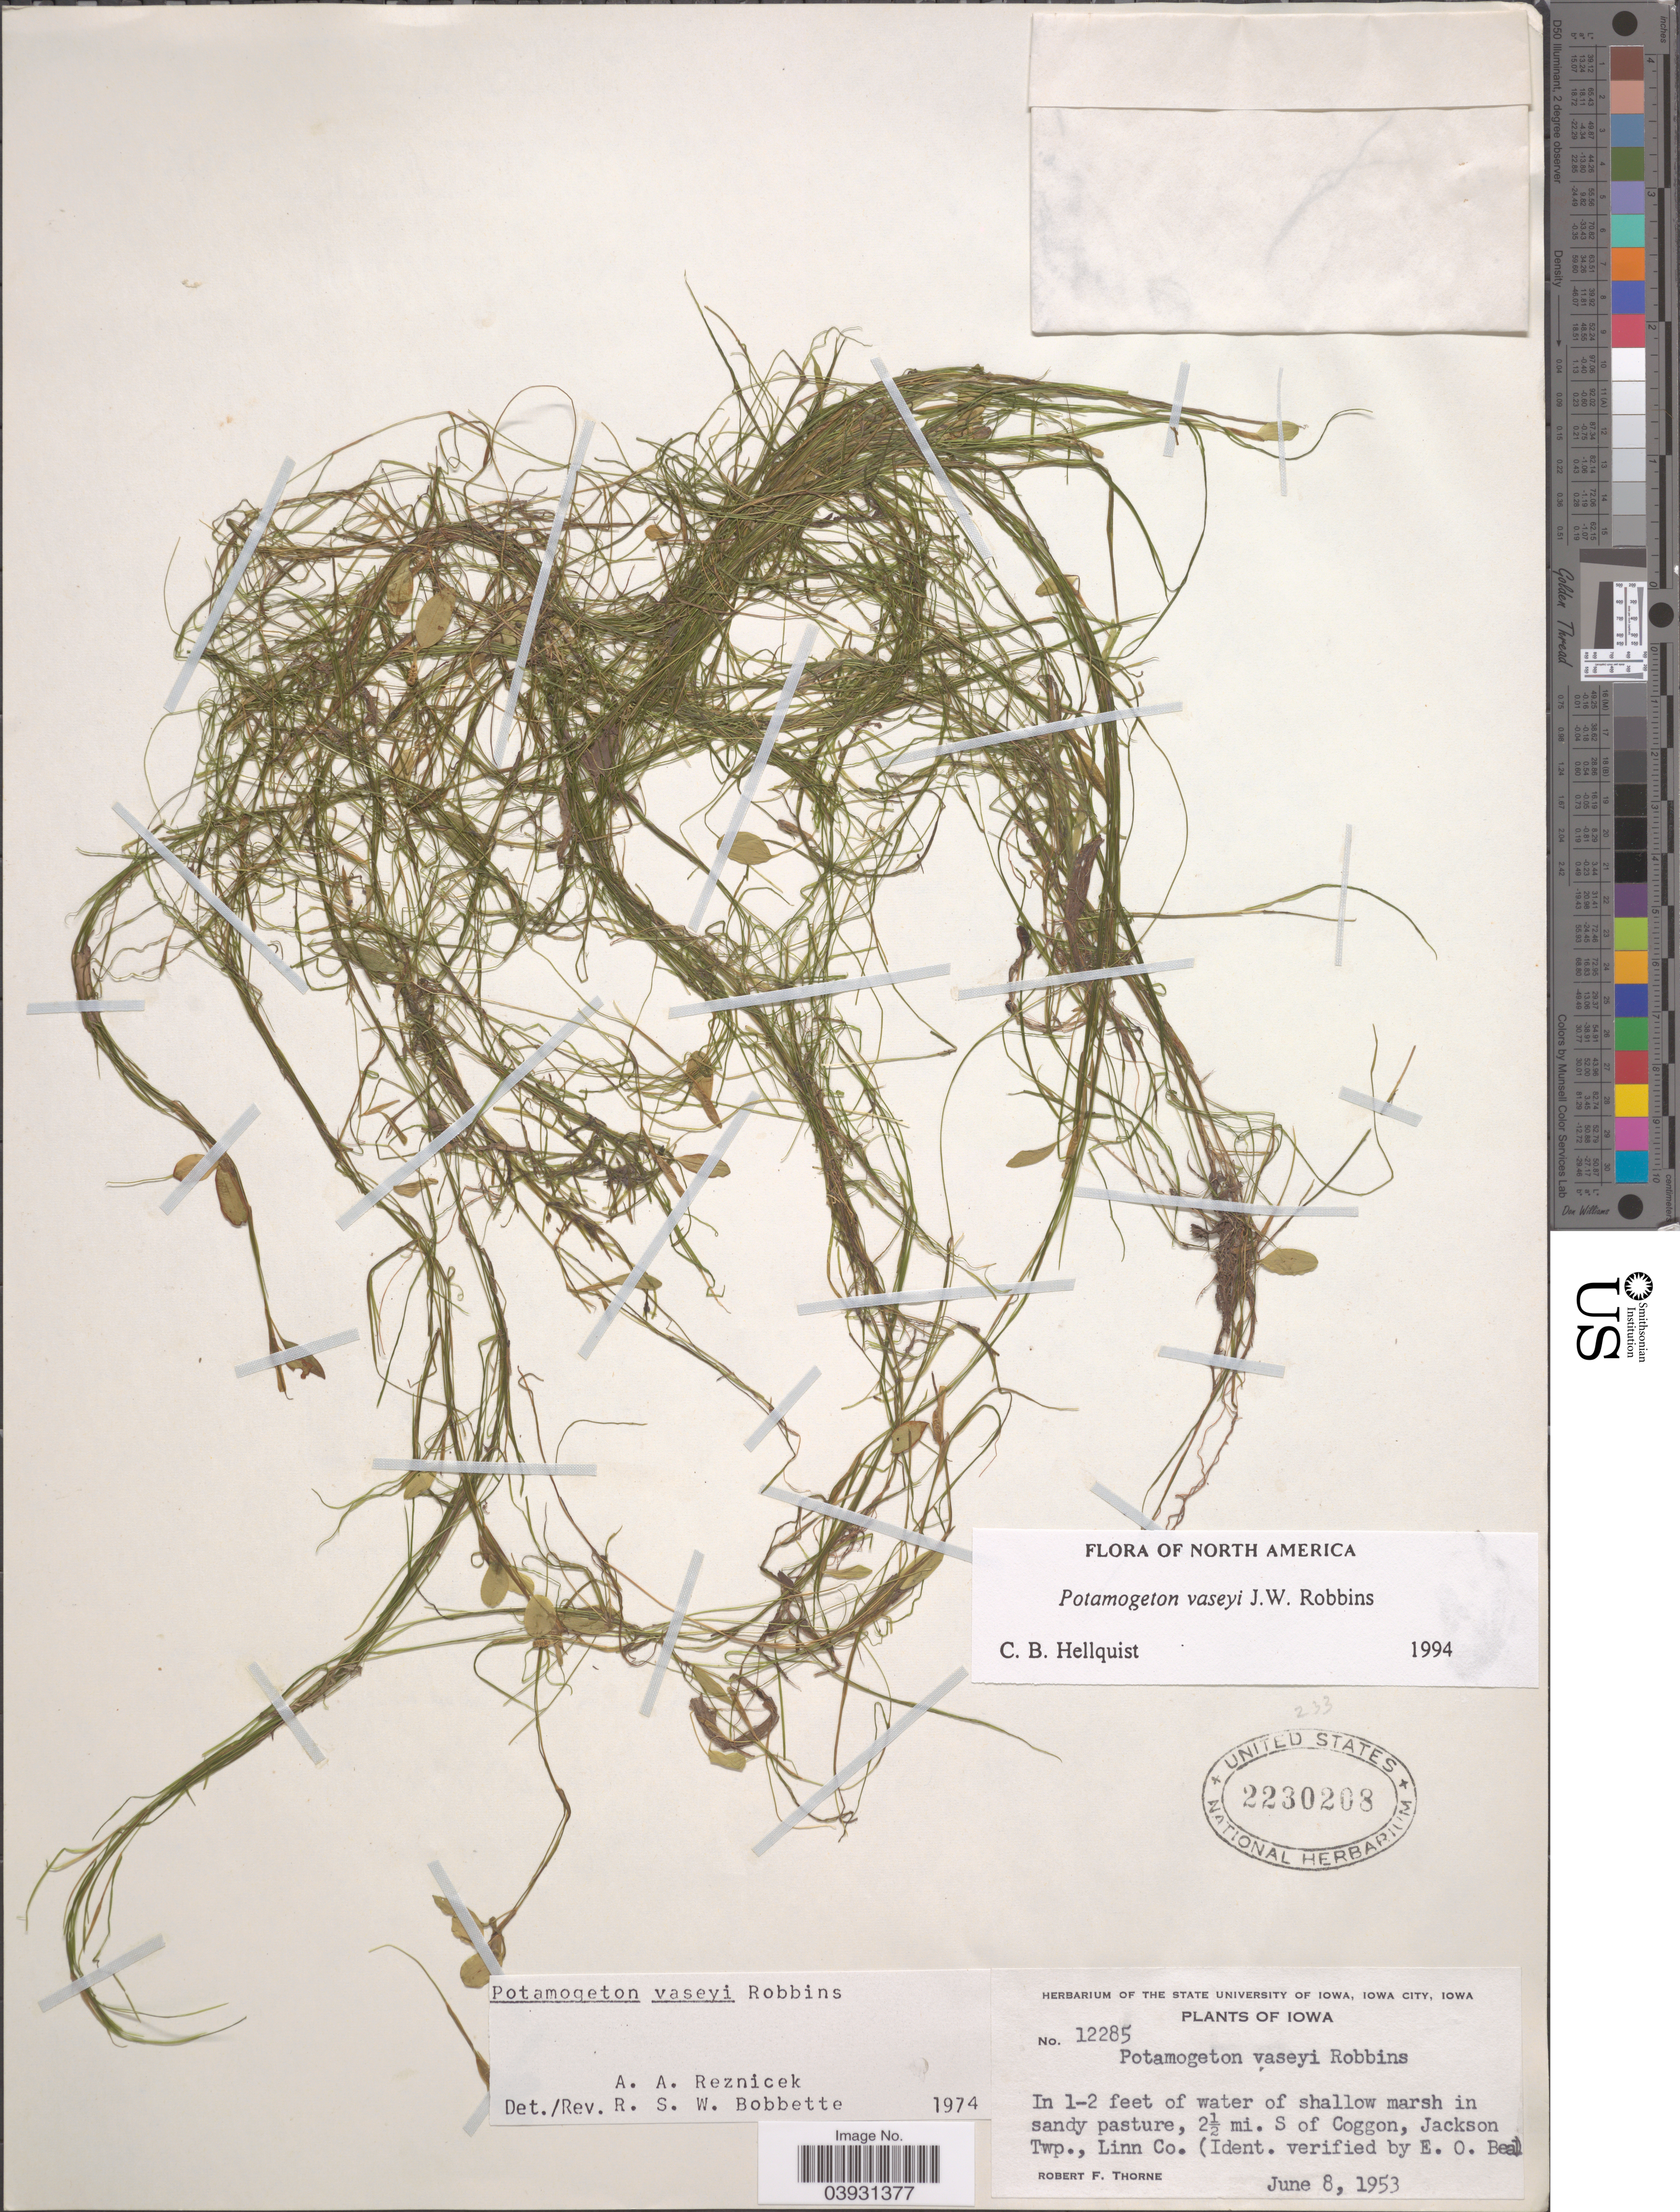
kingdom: Plantae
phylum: Tracheophyta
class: Liliopsida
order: Alismatales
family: Potamogetonaceae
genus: Potamogeton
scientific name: Potamogeton vaseyi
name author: J.W. Robbins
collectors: R. F. Thorne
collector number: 12285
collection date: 1953-06-08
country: United States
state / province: Iowa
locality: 2½ mi. S of Coggon, Jackson Twp., Linn Co.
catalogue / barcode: US 2230208